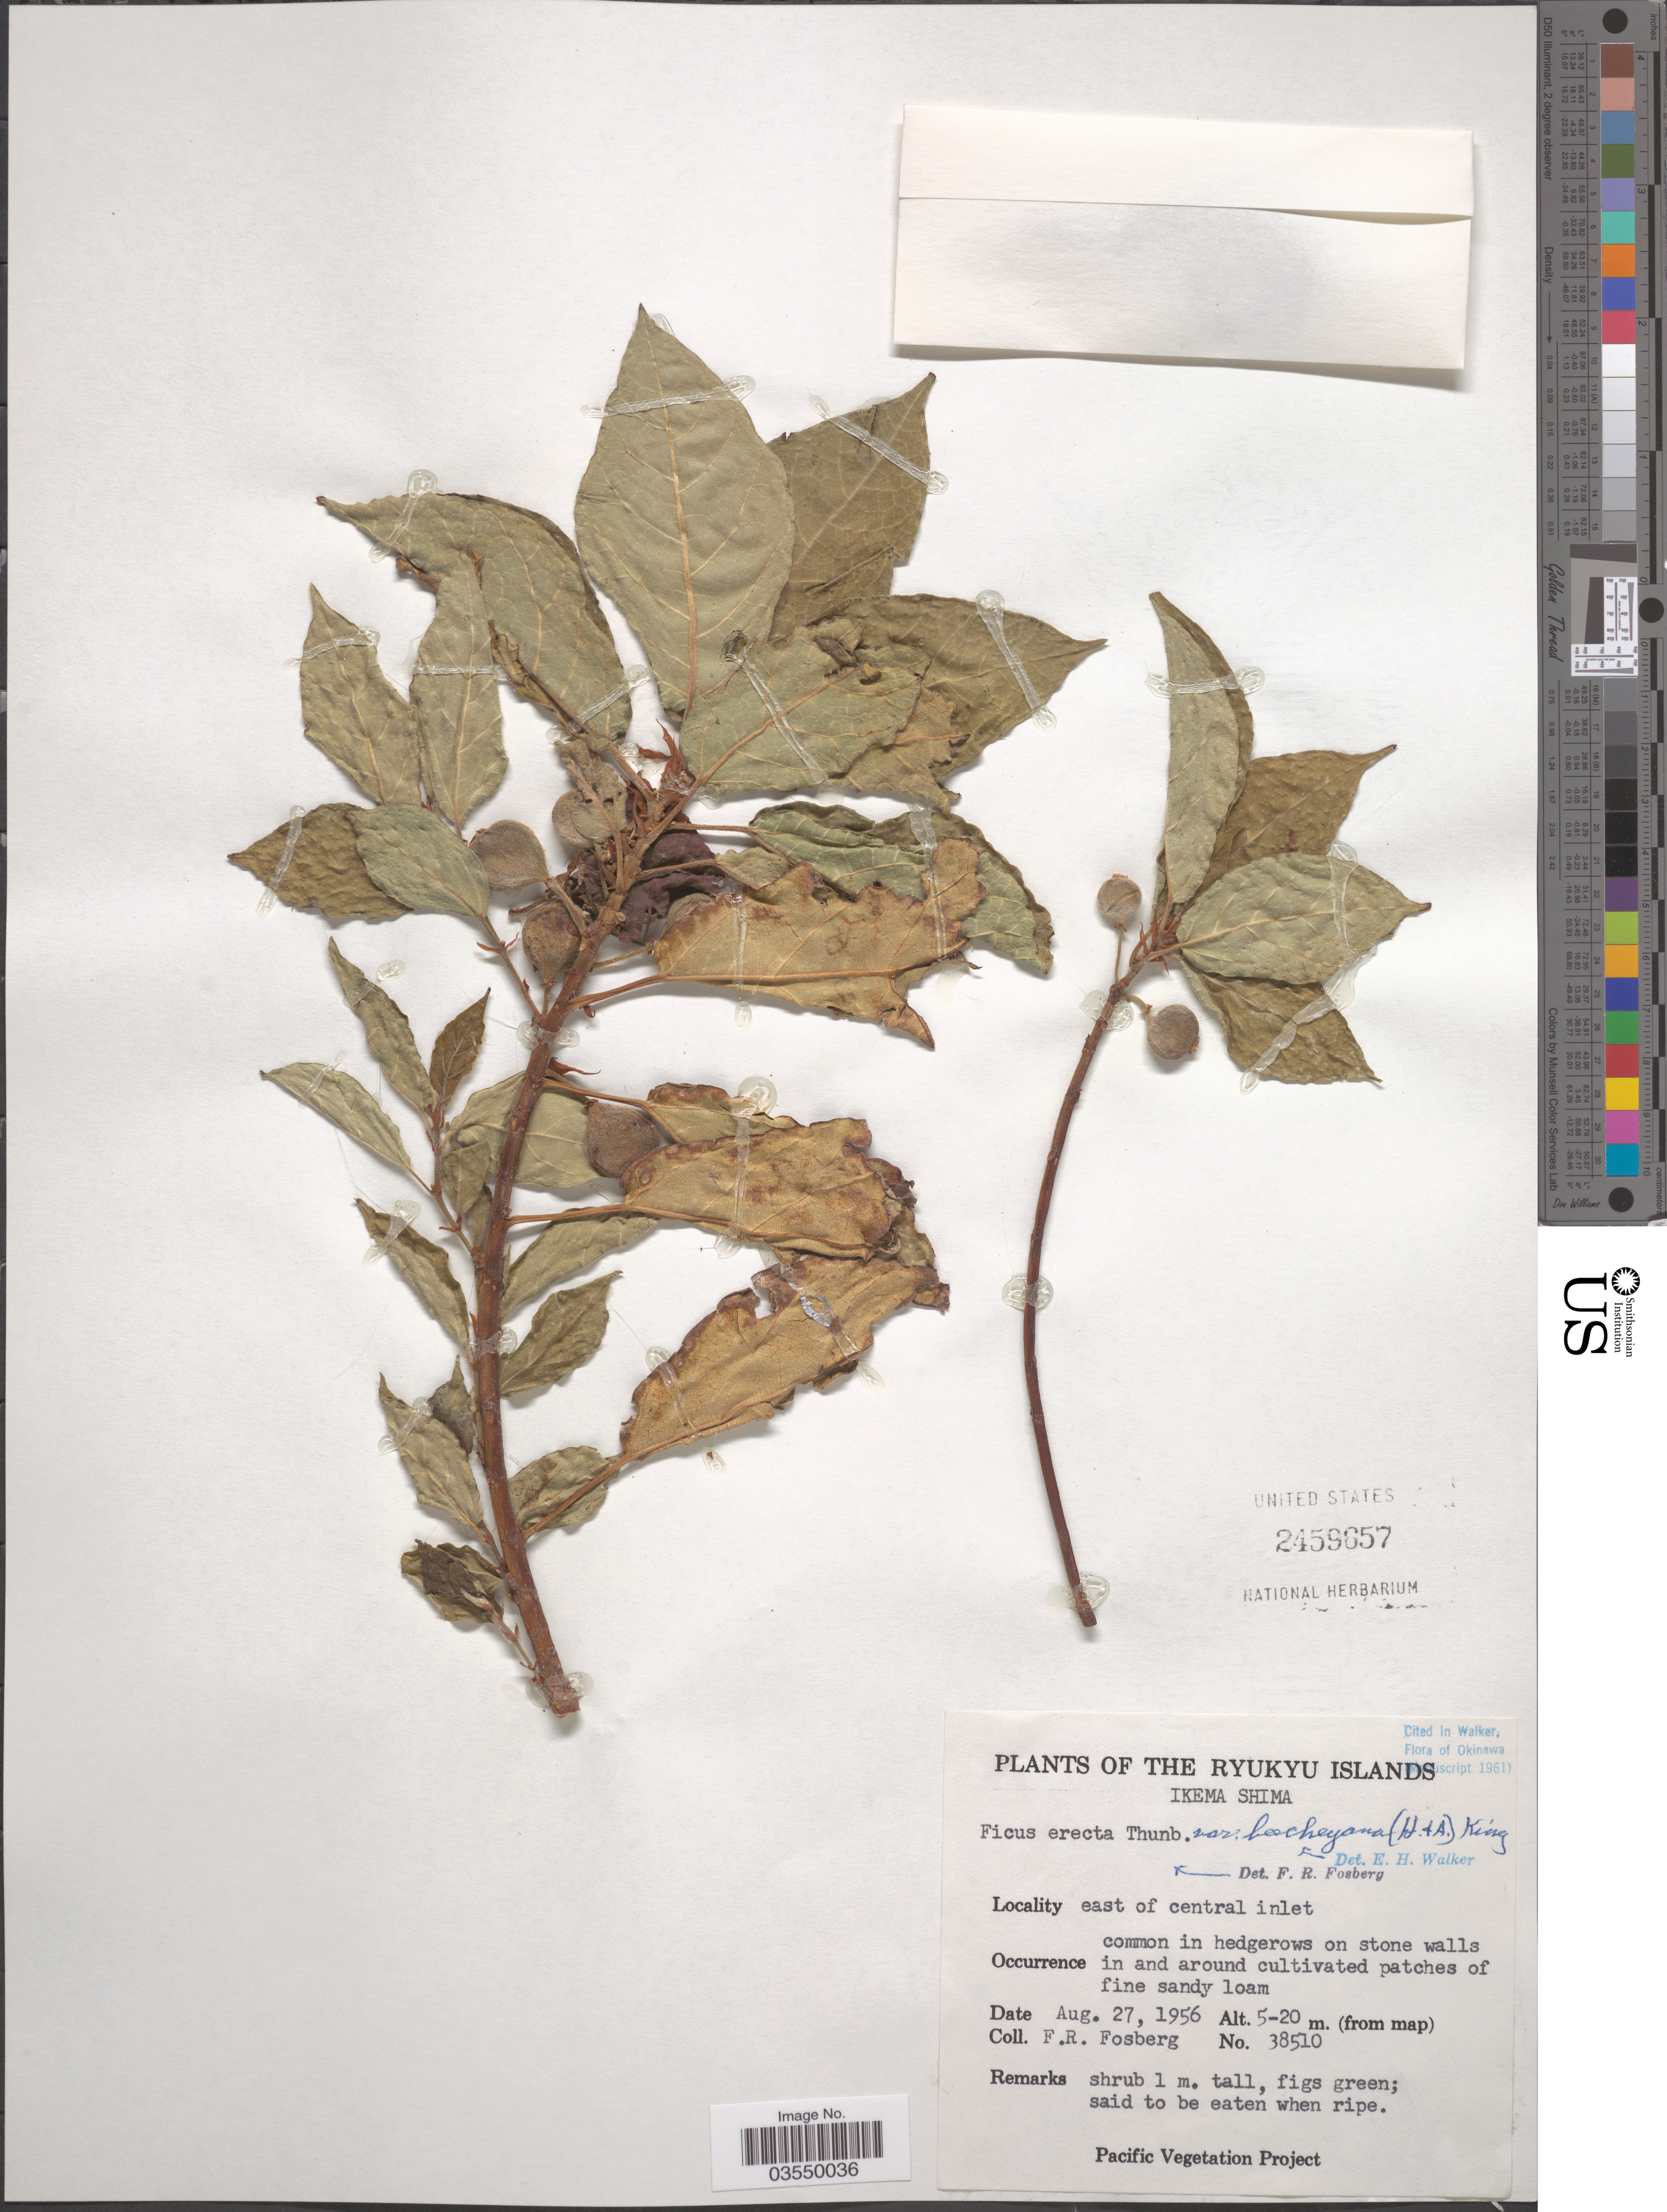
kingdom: Plantae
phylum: Tracheophyta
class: Magnoliopsida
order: Rosales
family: Moraceae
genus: Ficus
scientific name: Ficus erecta var. beecheyana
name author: (Hook. & Arn.) King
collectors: F. R. Fosberg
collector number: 38510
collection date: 1956-08-27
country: Japan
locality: The Ryukyu Islands. Ikema Shima. East of central inlet.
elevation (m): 5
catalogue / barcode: US 2459657